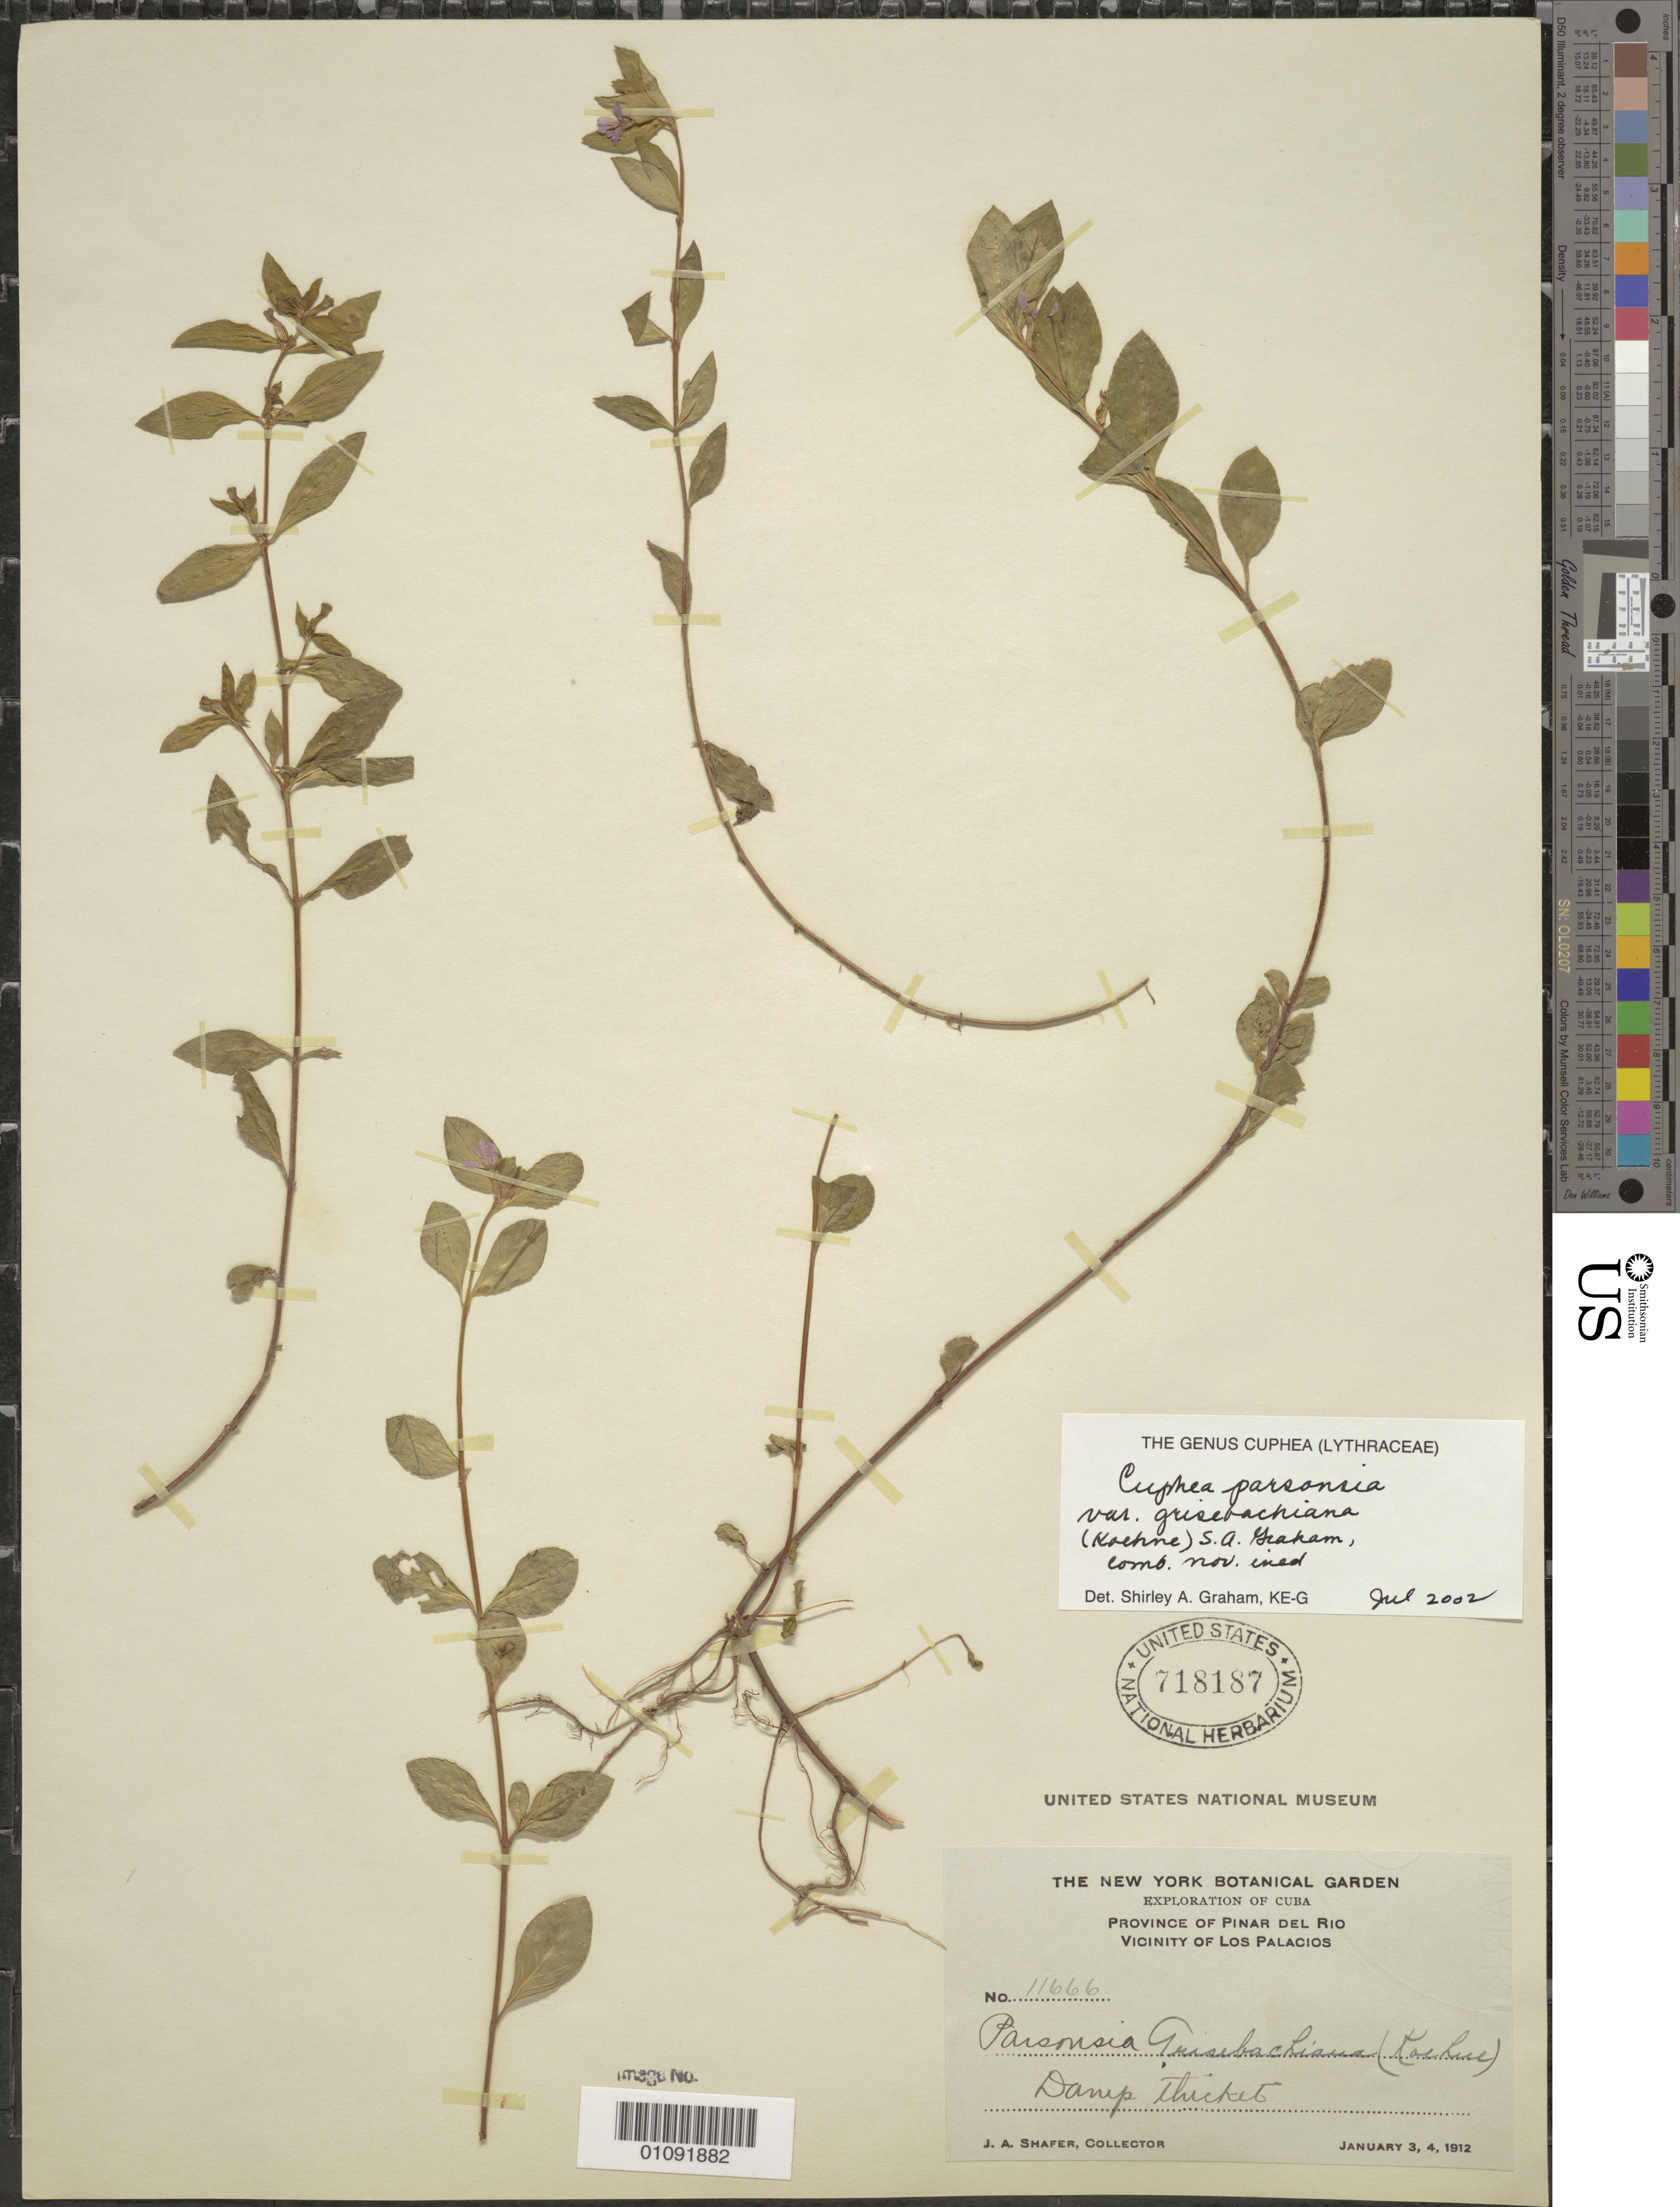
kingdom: Plantae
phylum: Tracheophyta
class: Magnoliopsida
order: Myrtales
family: Lythraceae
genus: Cuphea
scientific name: Cuphea grisebachiana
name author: Koehne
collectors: J. A. Shafer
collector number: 11666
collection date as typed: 03 Jan 1912 and 04 Jan 1912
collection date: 1912-01-03,1912-01-04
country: Cuba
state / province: Pinar del Rio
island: Cuba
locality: Pinar del Rio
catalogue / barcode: US 718187